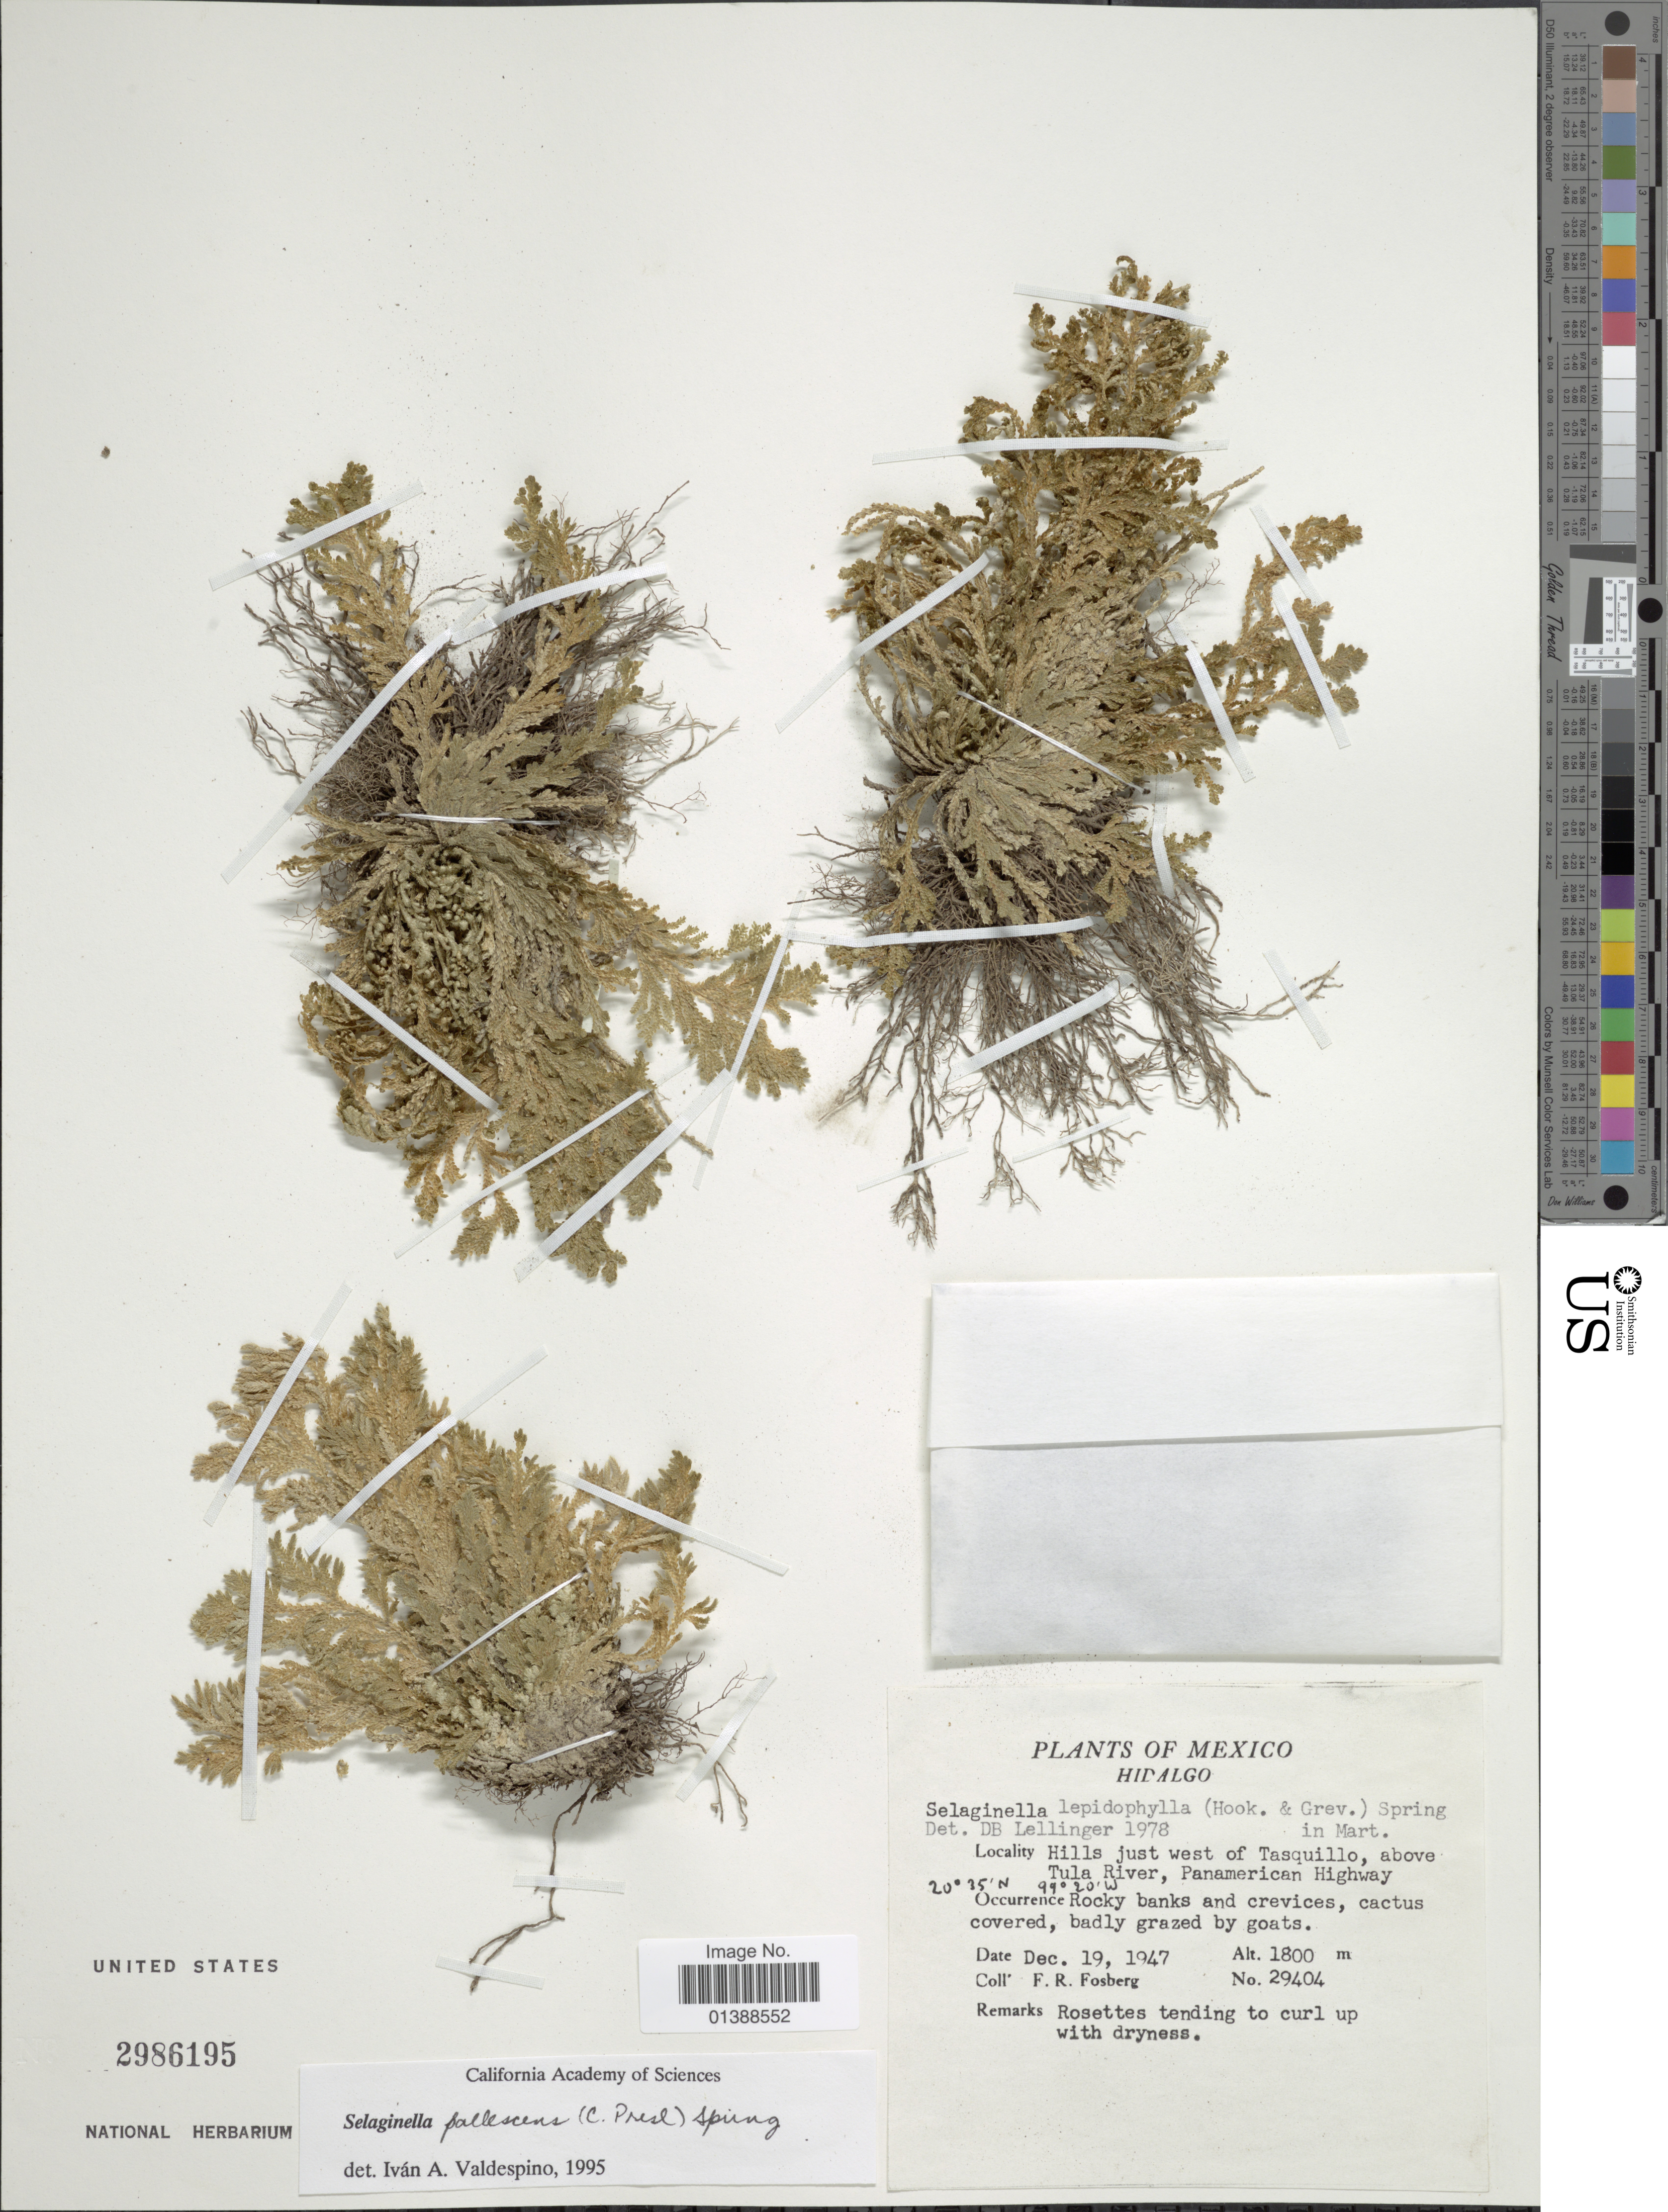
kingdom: Plantae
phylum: Tracheophyta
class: Lycopodiopsida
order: Selaginellales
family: Selaginellaceae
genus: Selaginella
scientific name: Selaginella pallescens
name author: (C. Presl) Spring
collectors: F. R. Fosberg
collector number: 29404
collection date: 1947-12-19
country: Mexico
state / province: Hidalgo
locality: Hills just west of Tasquillo, above Tula River, Panamerican Highway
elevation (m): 1800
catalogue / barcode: US 2986195